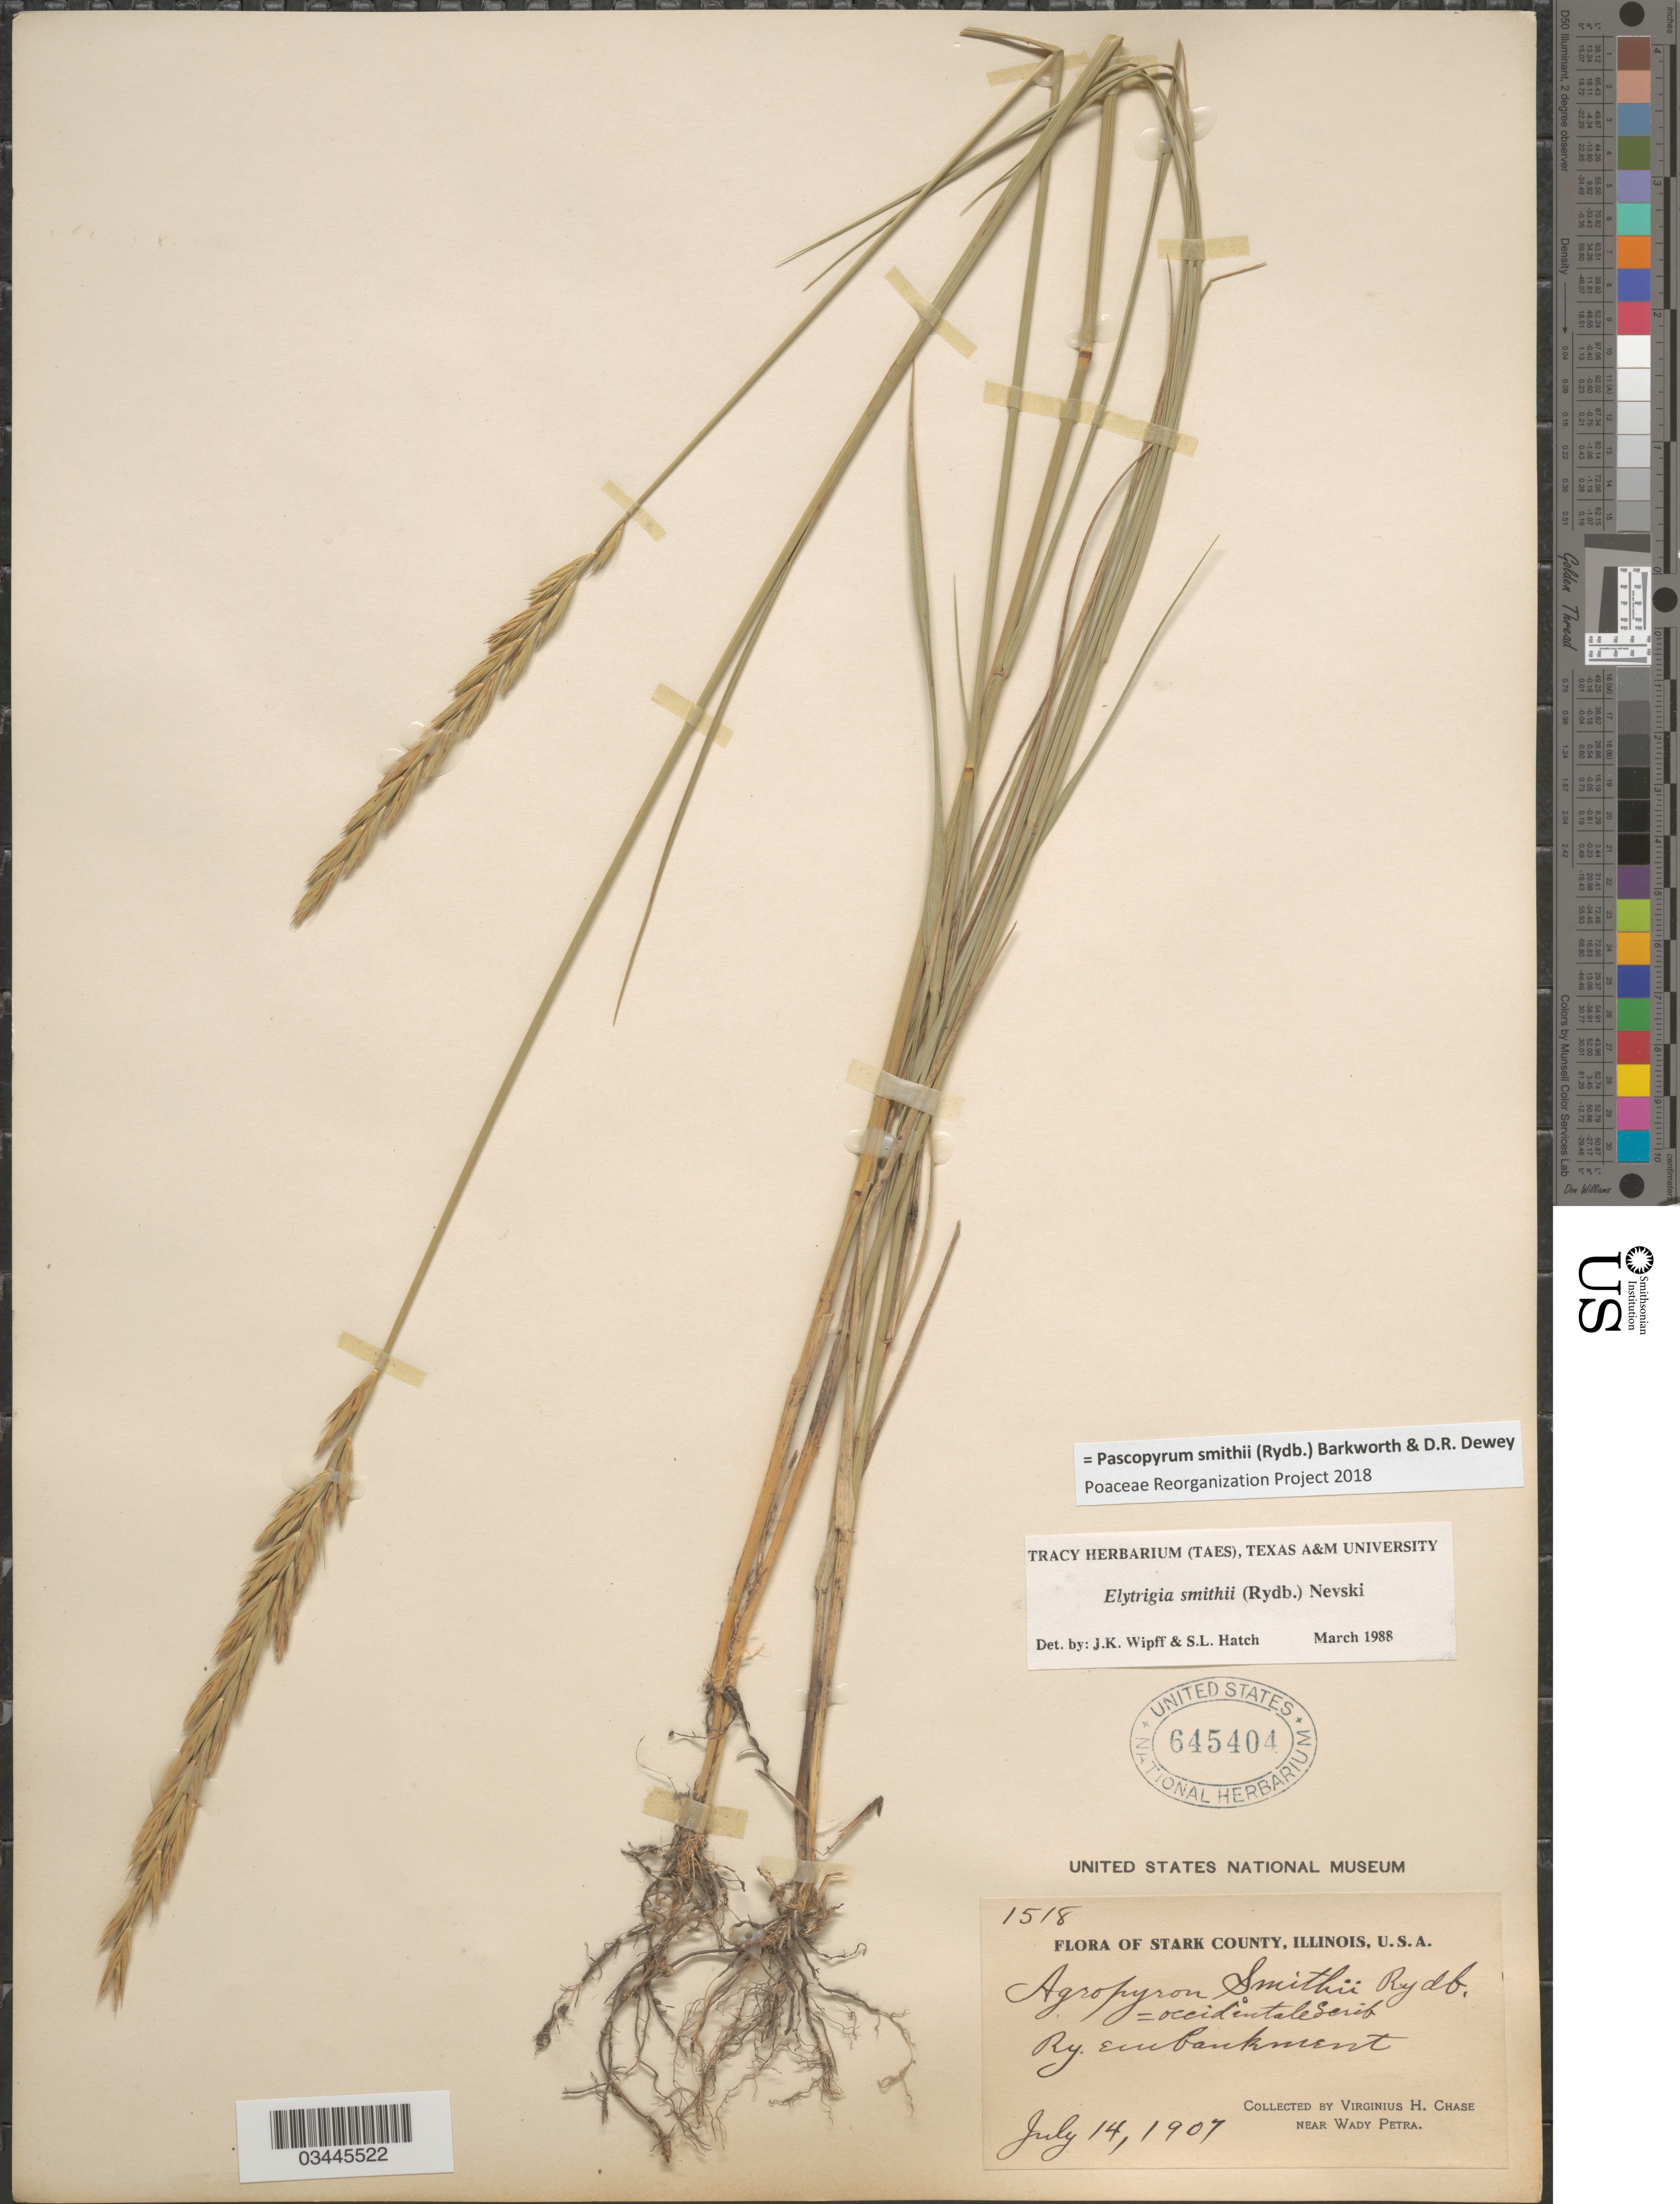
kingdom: Plantae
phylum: Tracheophyta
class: Liliopsida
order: Poales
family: Poaceae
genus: Pascopyrum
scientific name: Pascopyrum smithii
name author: (Rydb.) Barkworth & Dewey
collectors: V. H. Chase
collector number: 1518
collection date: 1907-07-14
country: United States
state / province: Illinois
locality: Stark County. Ry. embankment. Near Wady Petra.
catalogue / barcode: US 645404